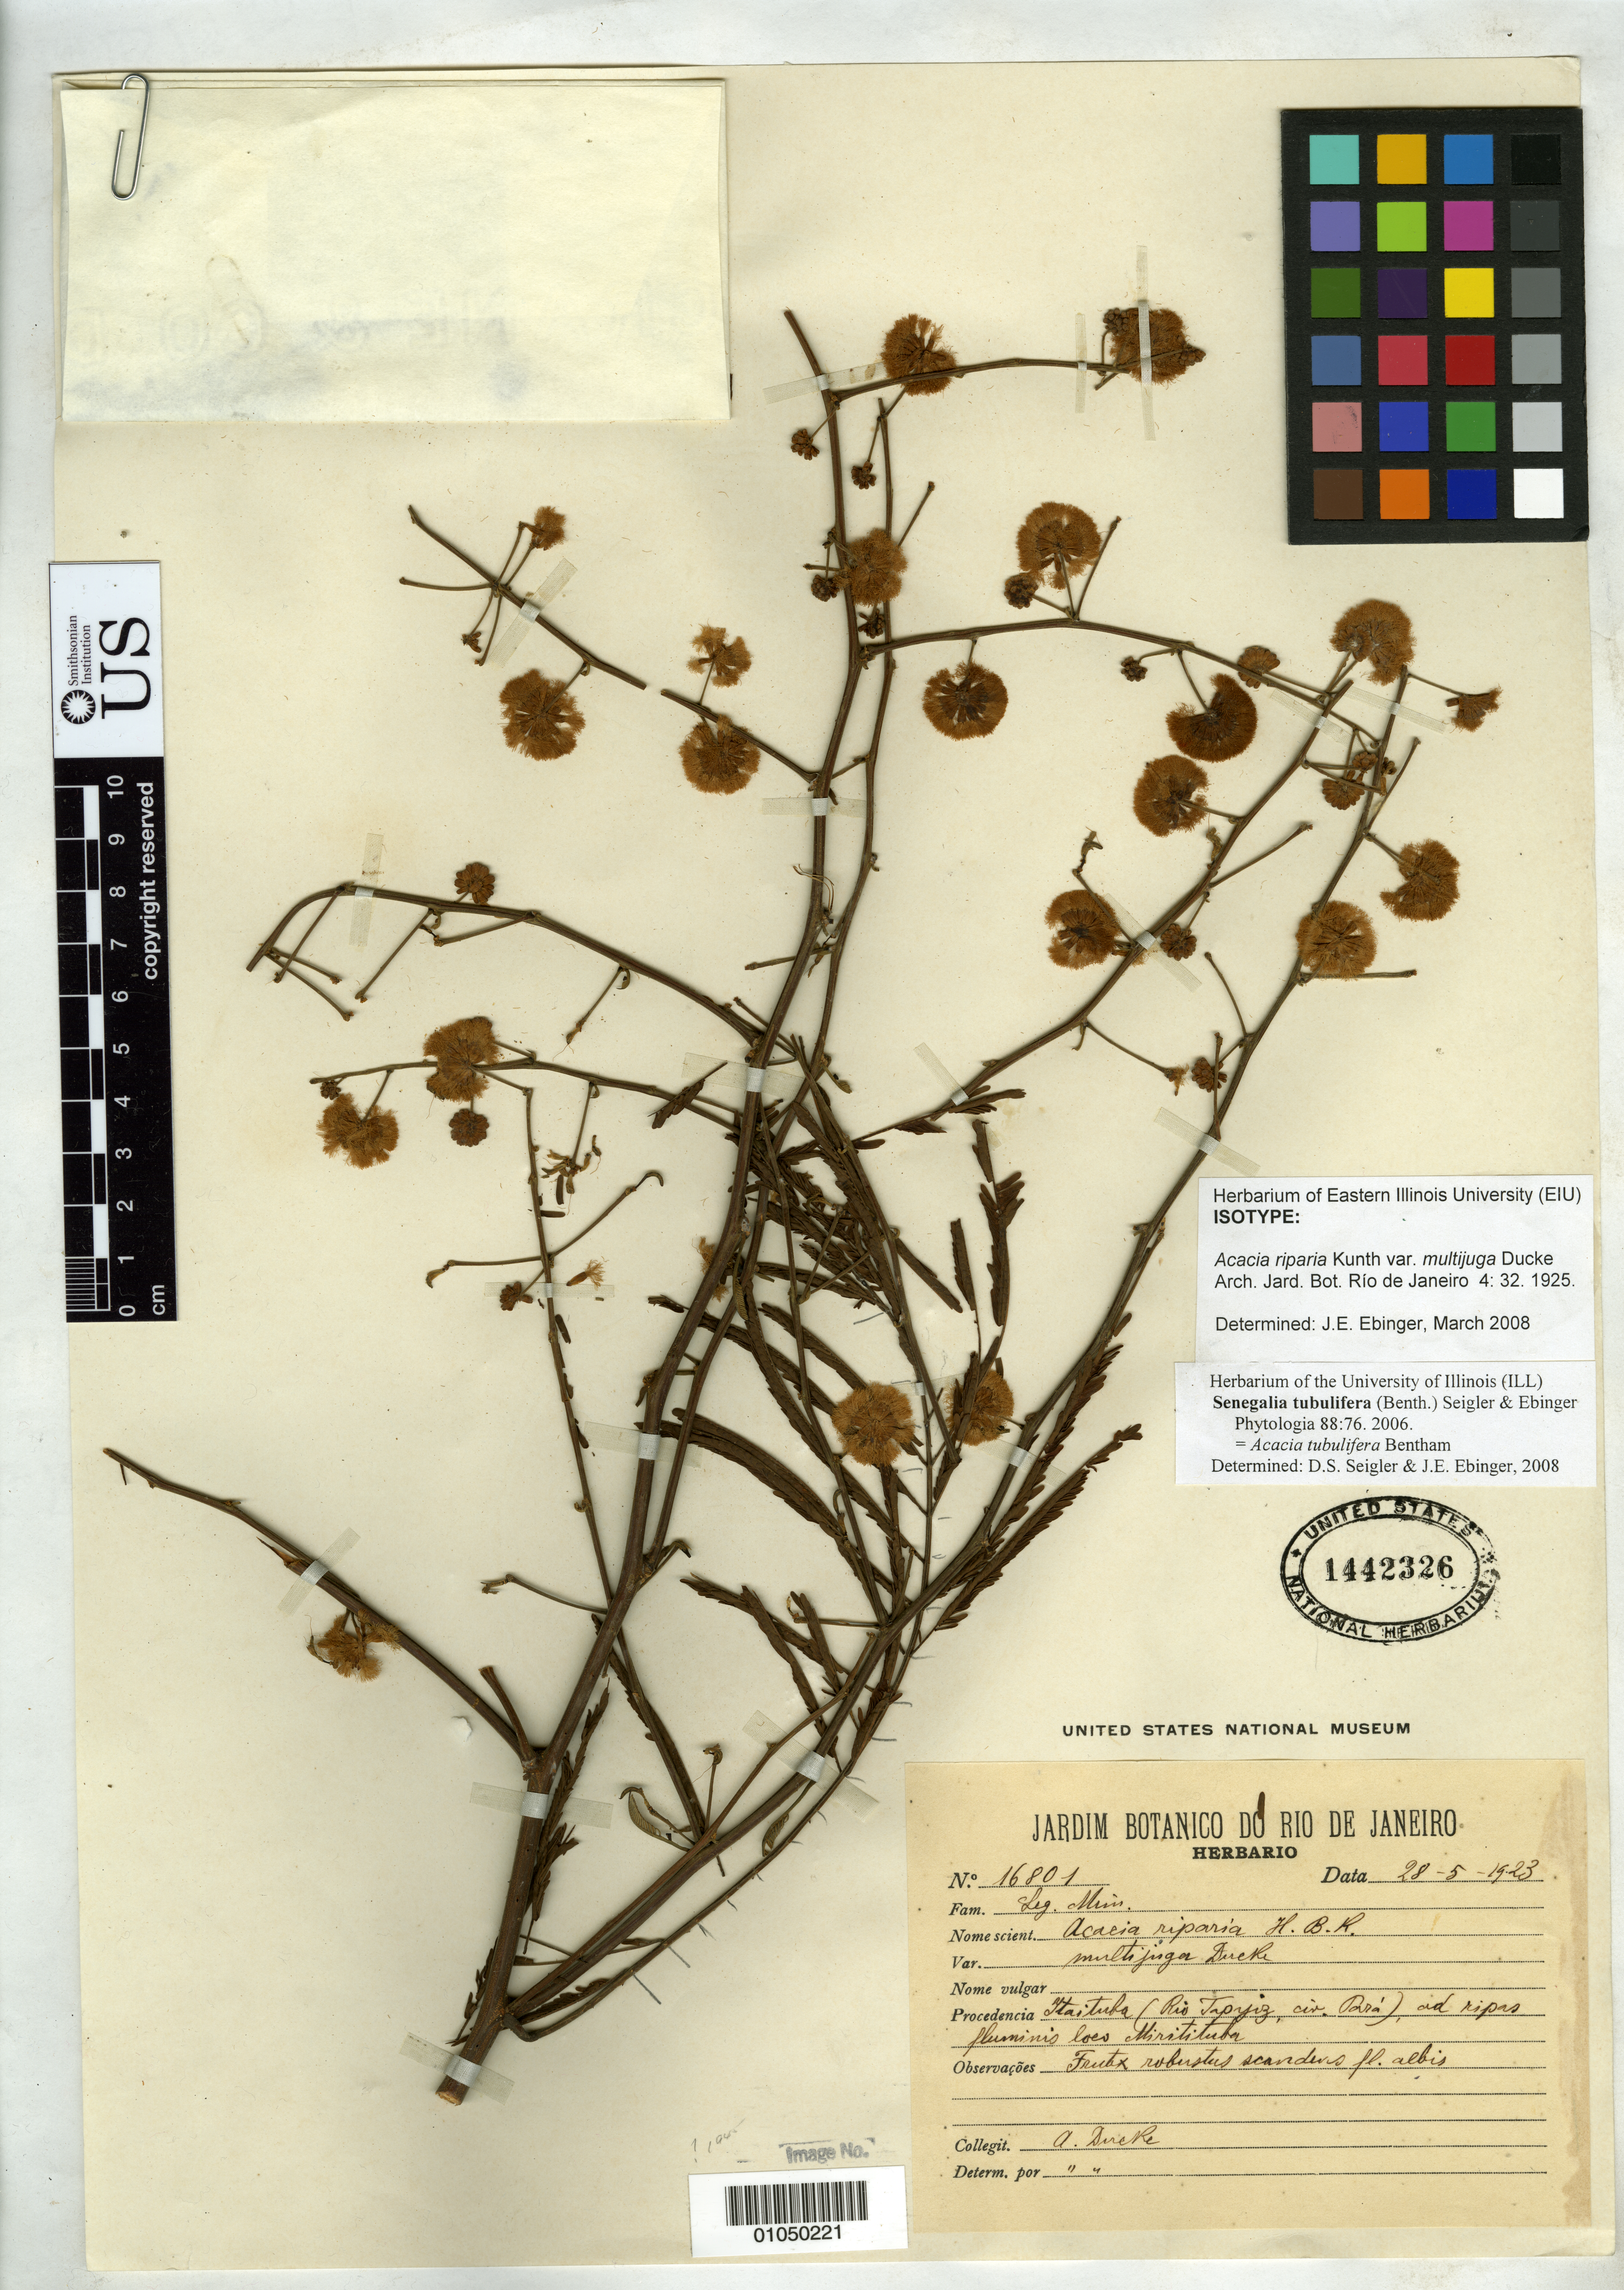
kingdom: Plantae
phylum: Tracheophyta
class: Magnoliopsida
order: Fabales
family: Fabaceae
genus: Acacia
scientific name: Acacia riparia var. multijuga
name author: Ducke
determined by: Seigler, David S.; Ebinger, J. E.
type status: Isotype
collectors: A. Ducke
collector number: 16801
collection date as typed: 28 May 1923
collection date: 1923-05-28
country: Brazil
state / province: Pará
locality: Itaituba (Rio Tapajoz, civ. Pará), ad ripas fluminis loco Miritituba.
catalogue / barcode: US 1442326